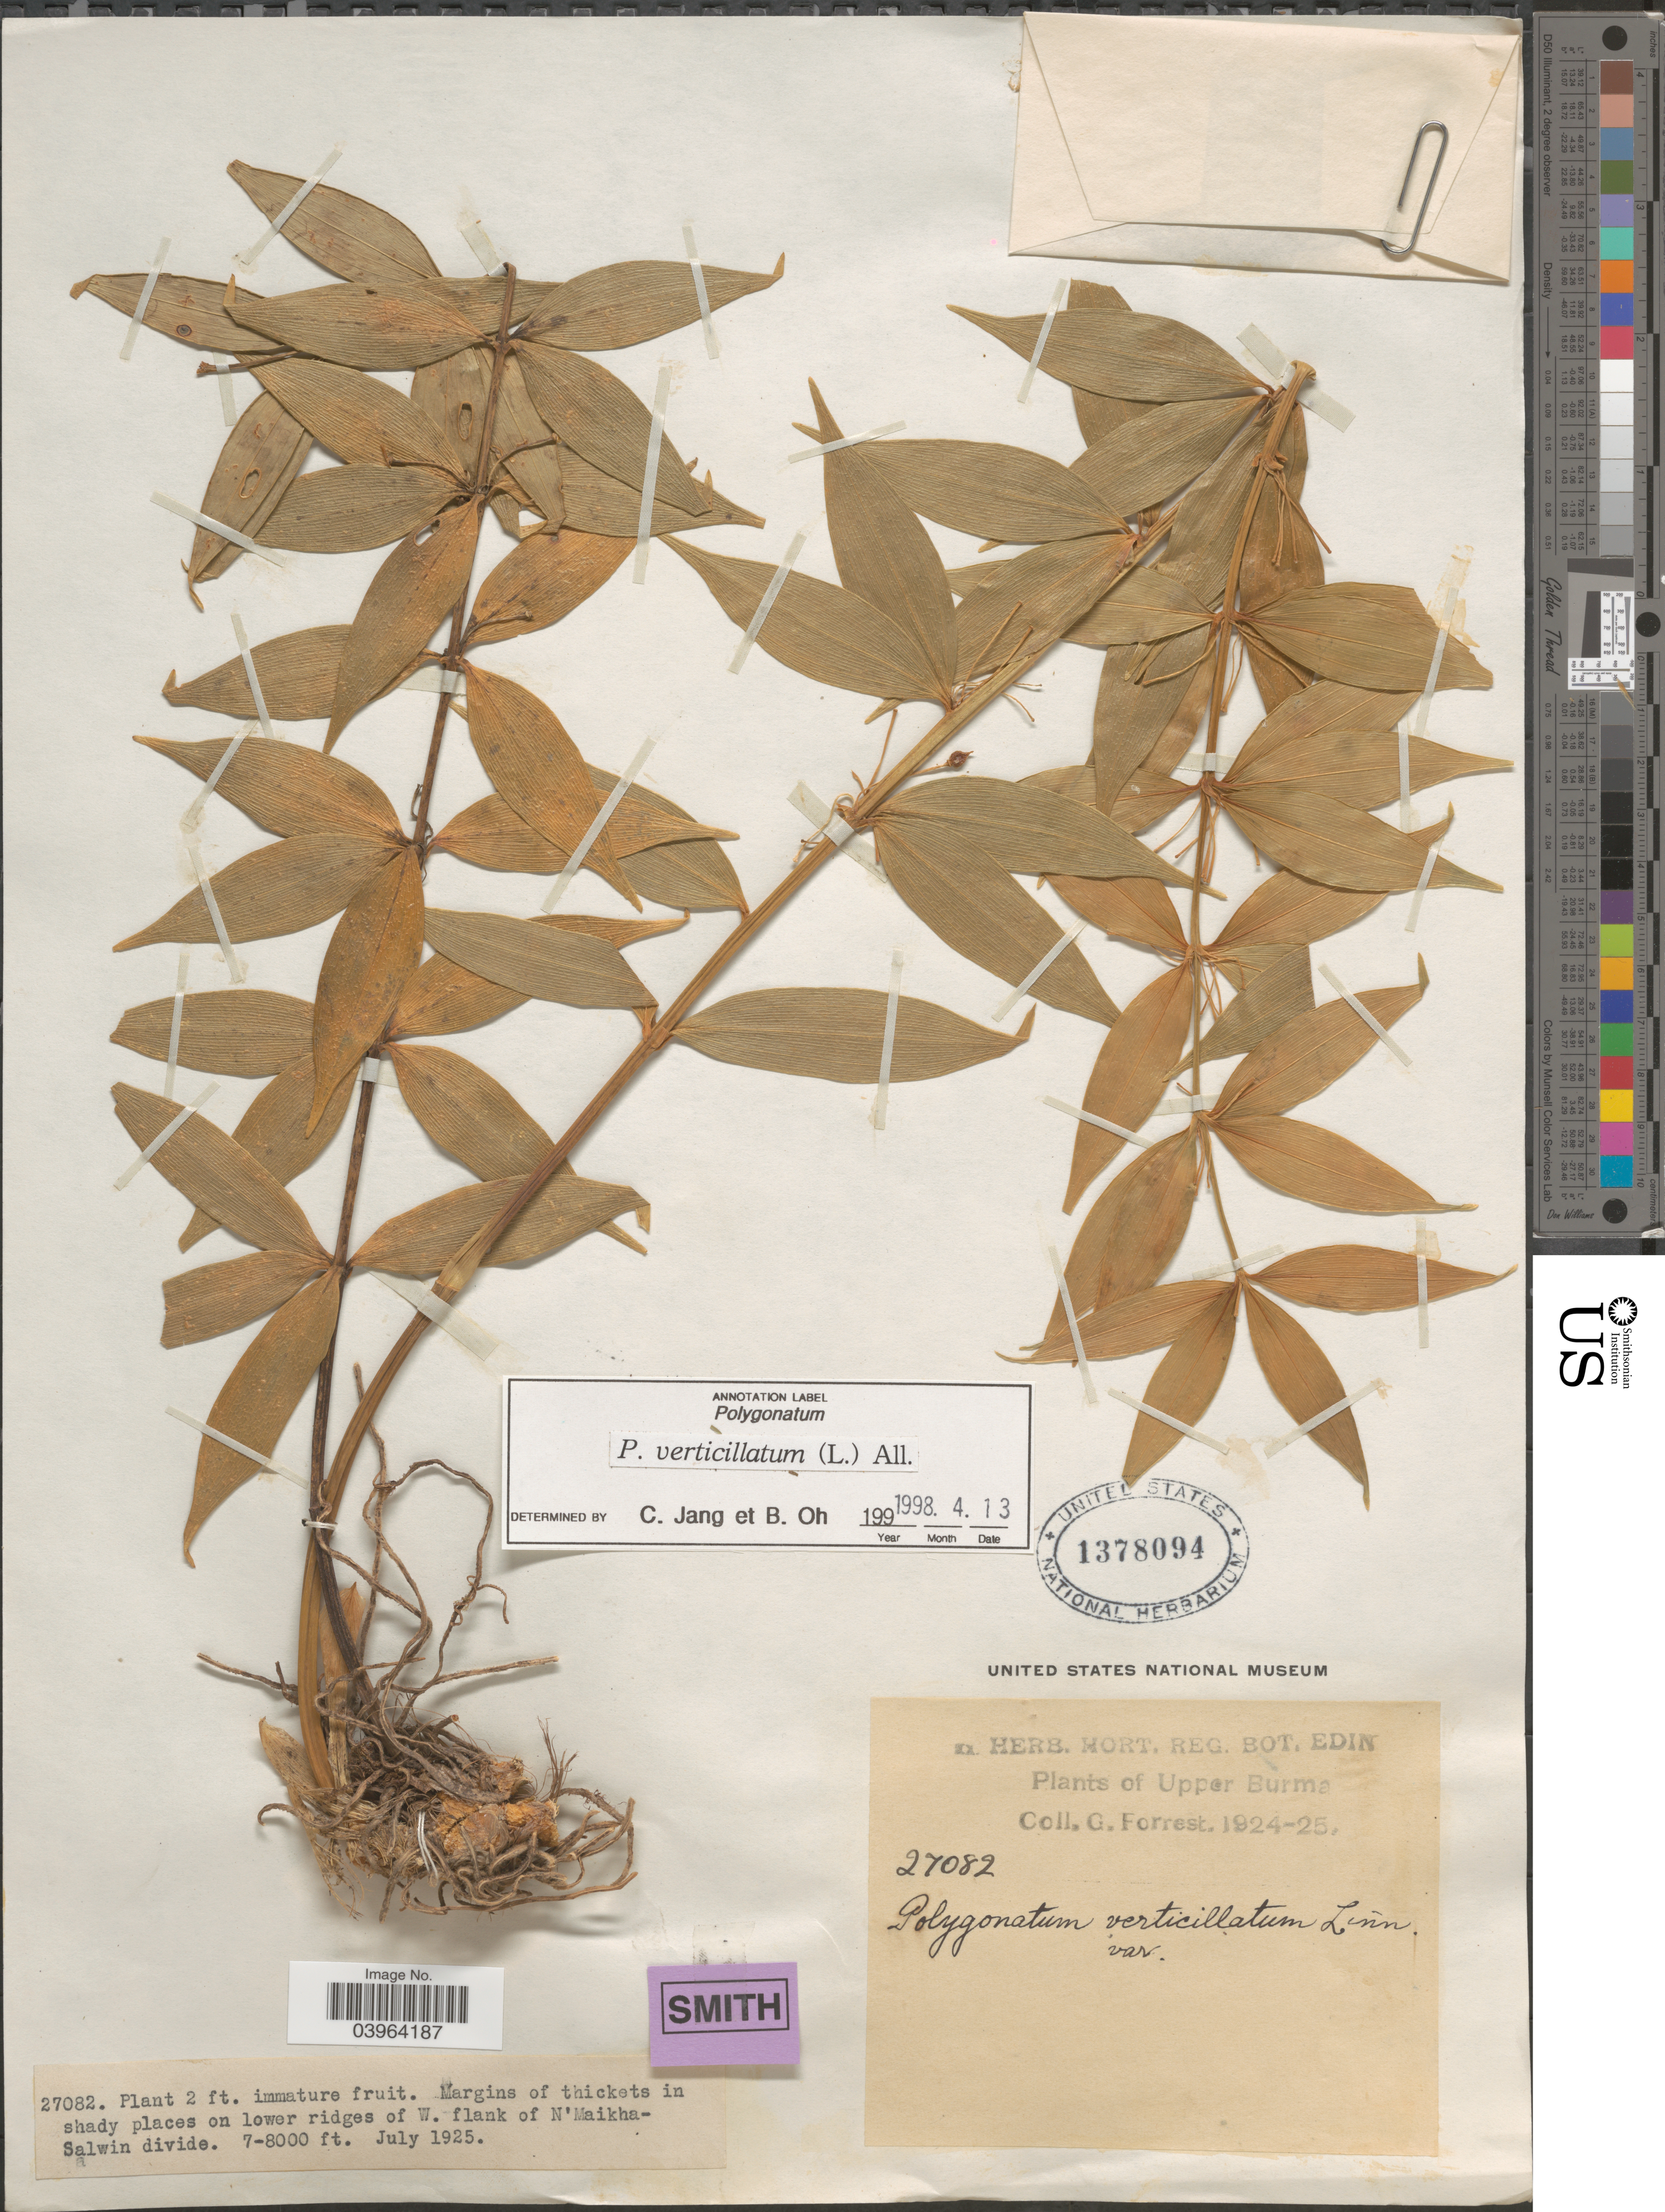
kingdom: Plantae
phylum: Tracheophyta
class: Liliopsida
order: Asparagales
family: Asparagaceae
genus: Polygonatum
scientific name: Polygonatum verticillatum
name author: (L.) All.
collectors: G. Forrest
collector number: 27082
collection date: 1925-07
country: Myanmar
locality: Upper Burma. Margins of thickets in shady places on lower ridges of W. flank of N'Maikha-Salwin divide.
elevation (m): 2134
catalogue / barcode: US 1378094